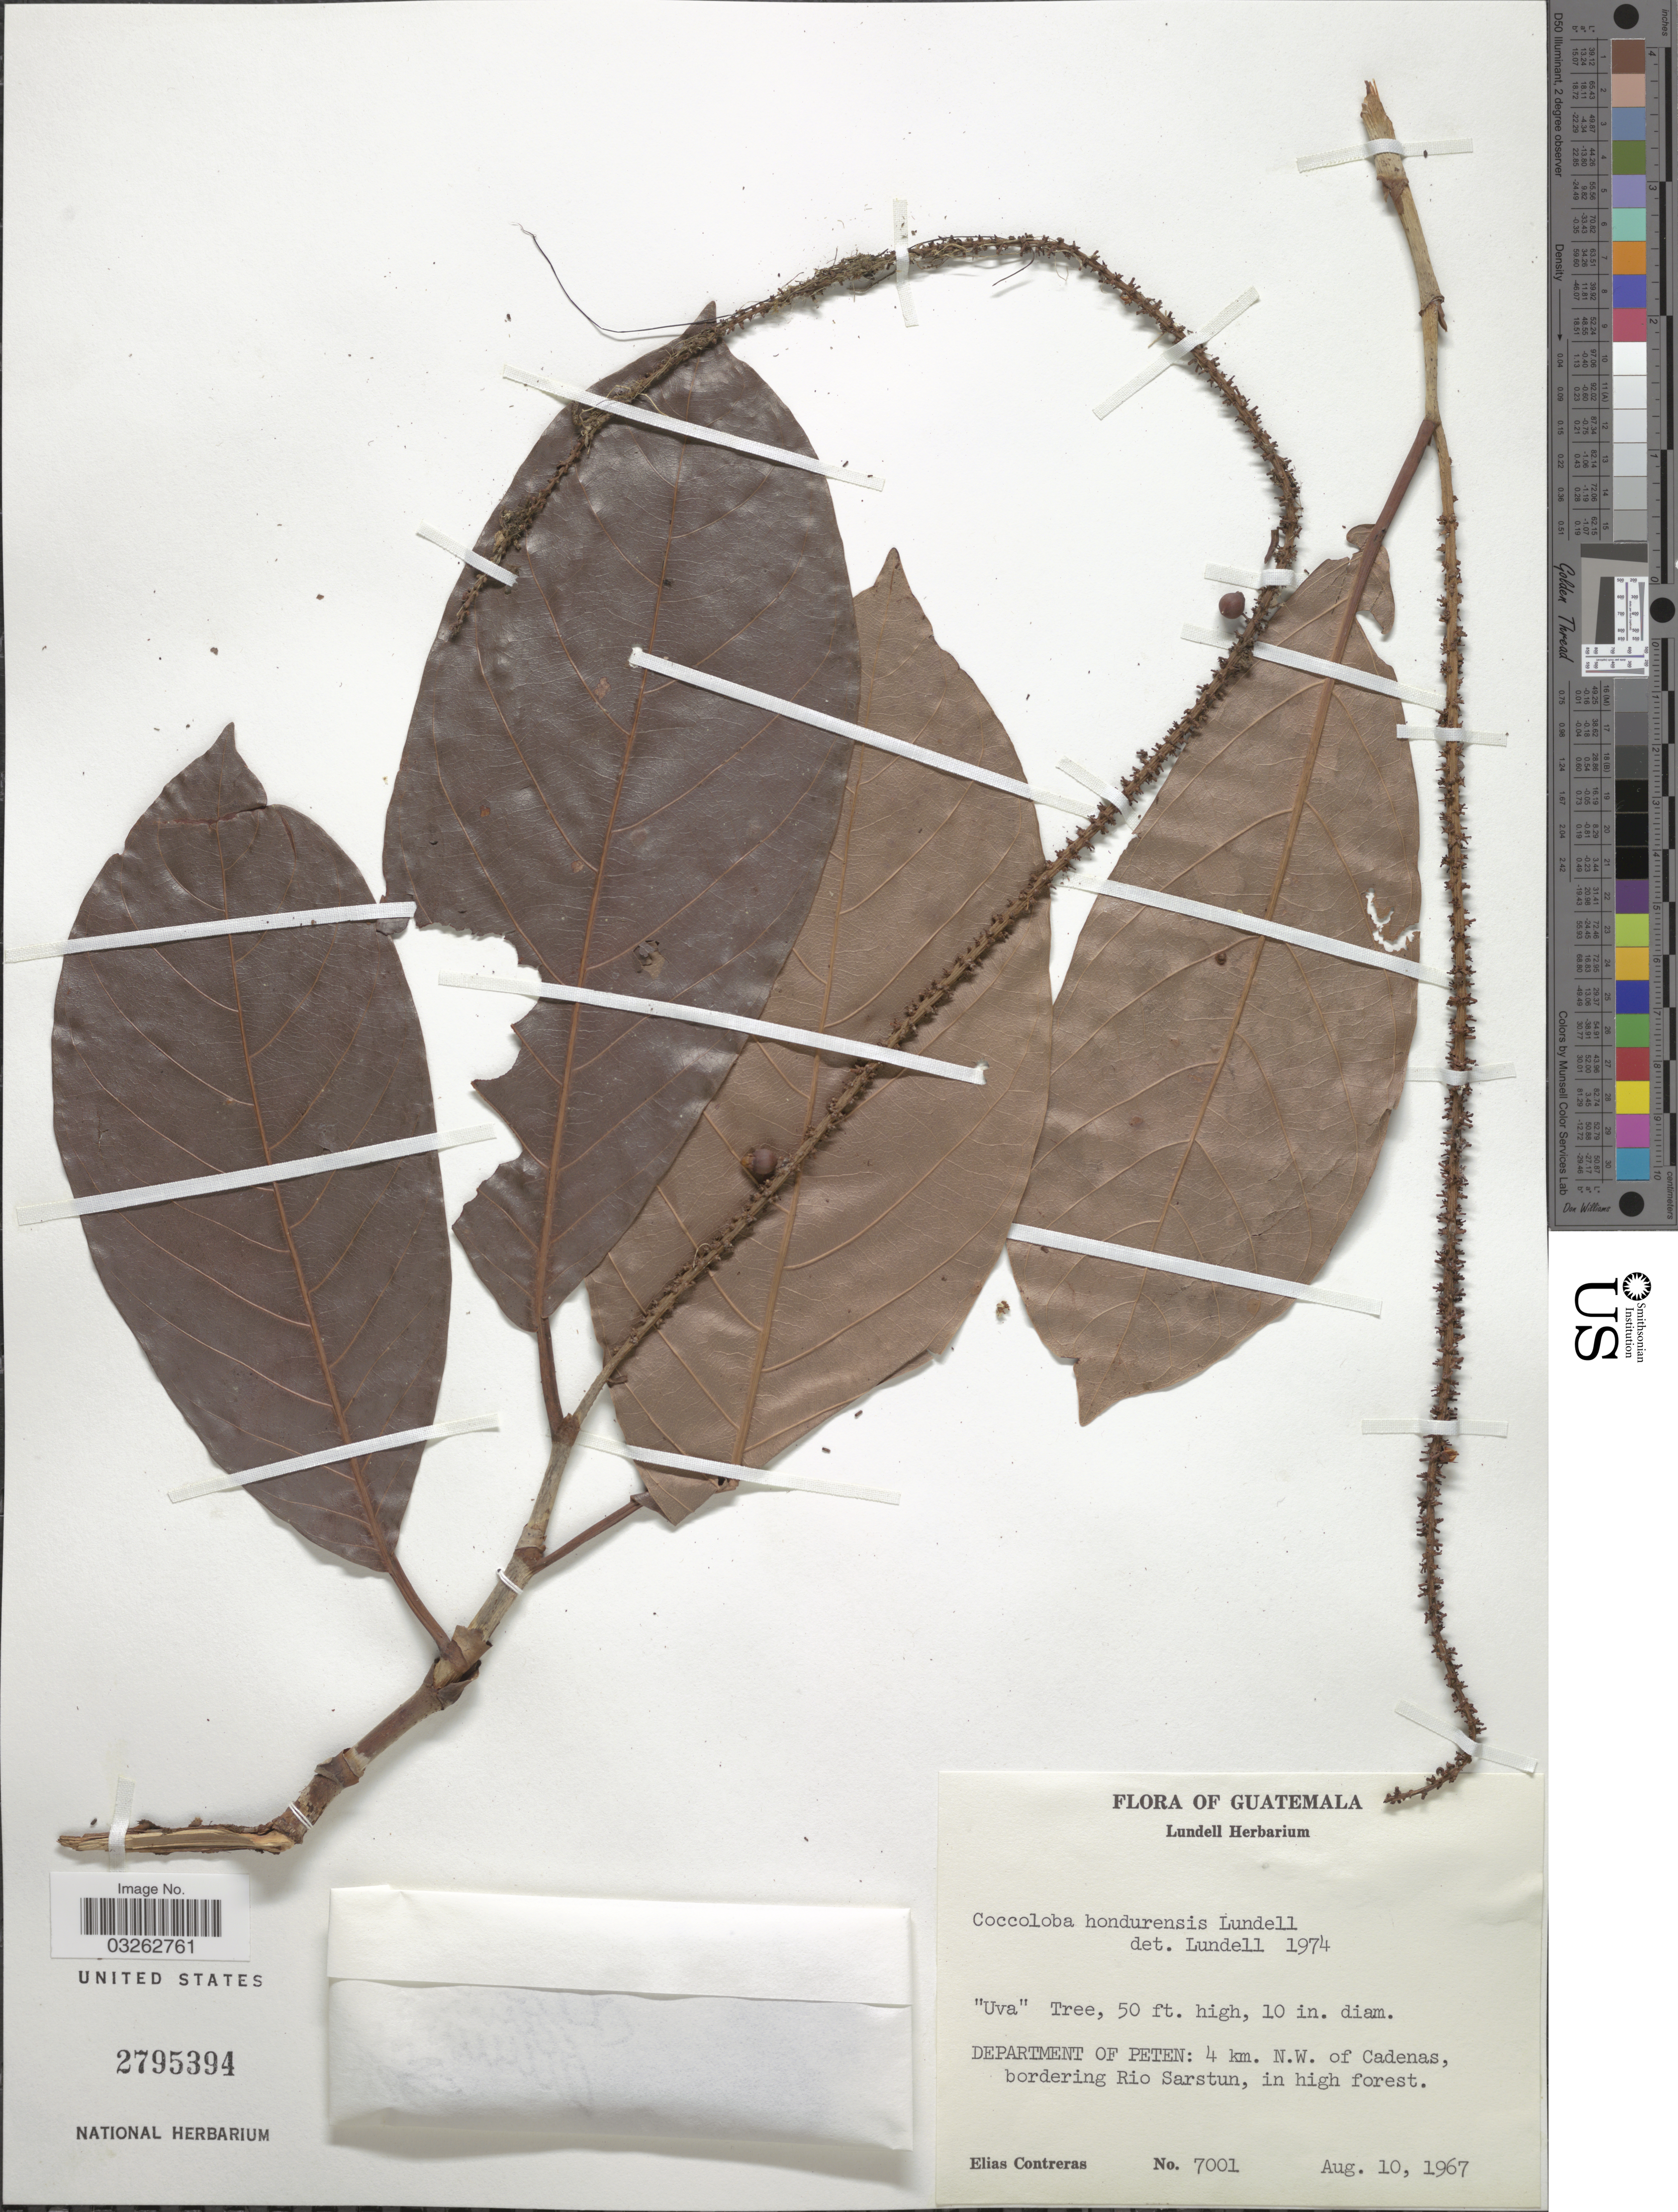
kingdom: Plantae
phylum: Tracheophyta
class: Magnoliopsida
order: Caryophyllales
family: Polygonaceae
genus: Coccoloba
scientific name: Coccoloba hondurensis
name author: Lundell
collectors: E. Contreras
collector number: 7001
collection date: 1967-08-10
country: Guatemala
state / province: El Petén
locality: Department of Peten: 4 km. N.W. of Cadenas, bordering Rio Sarstun, in high forest.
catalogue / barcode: US 2759394